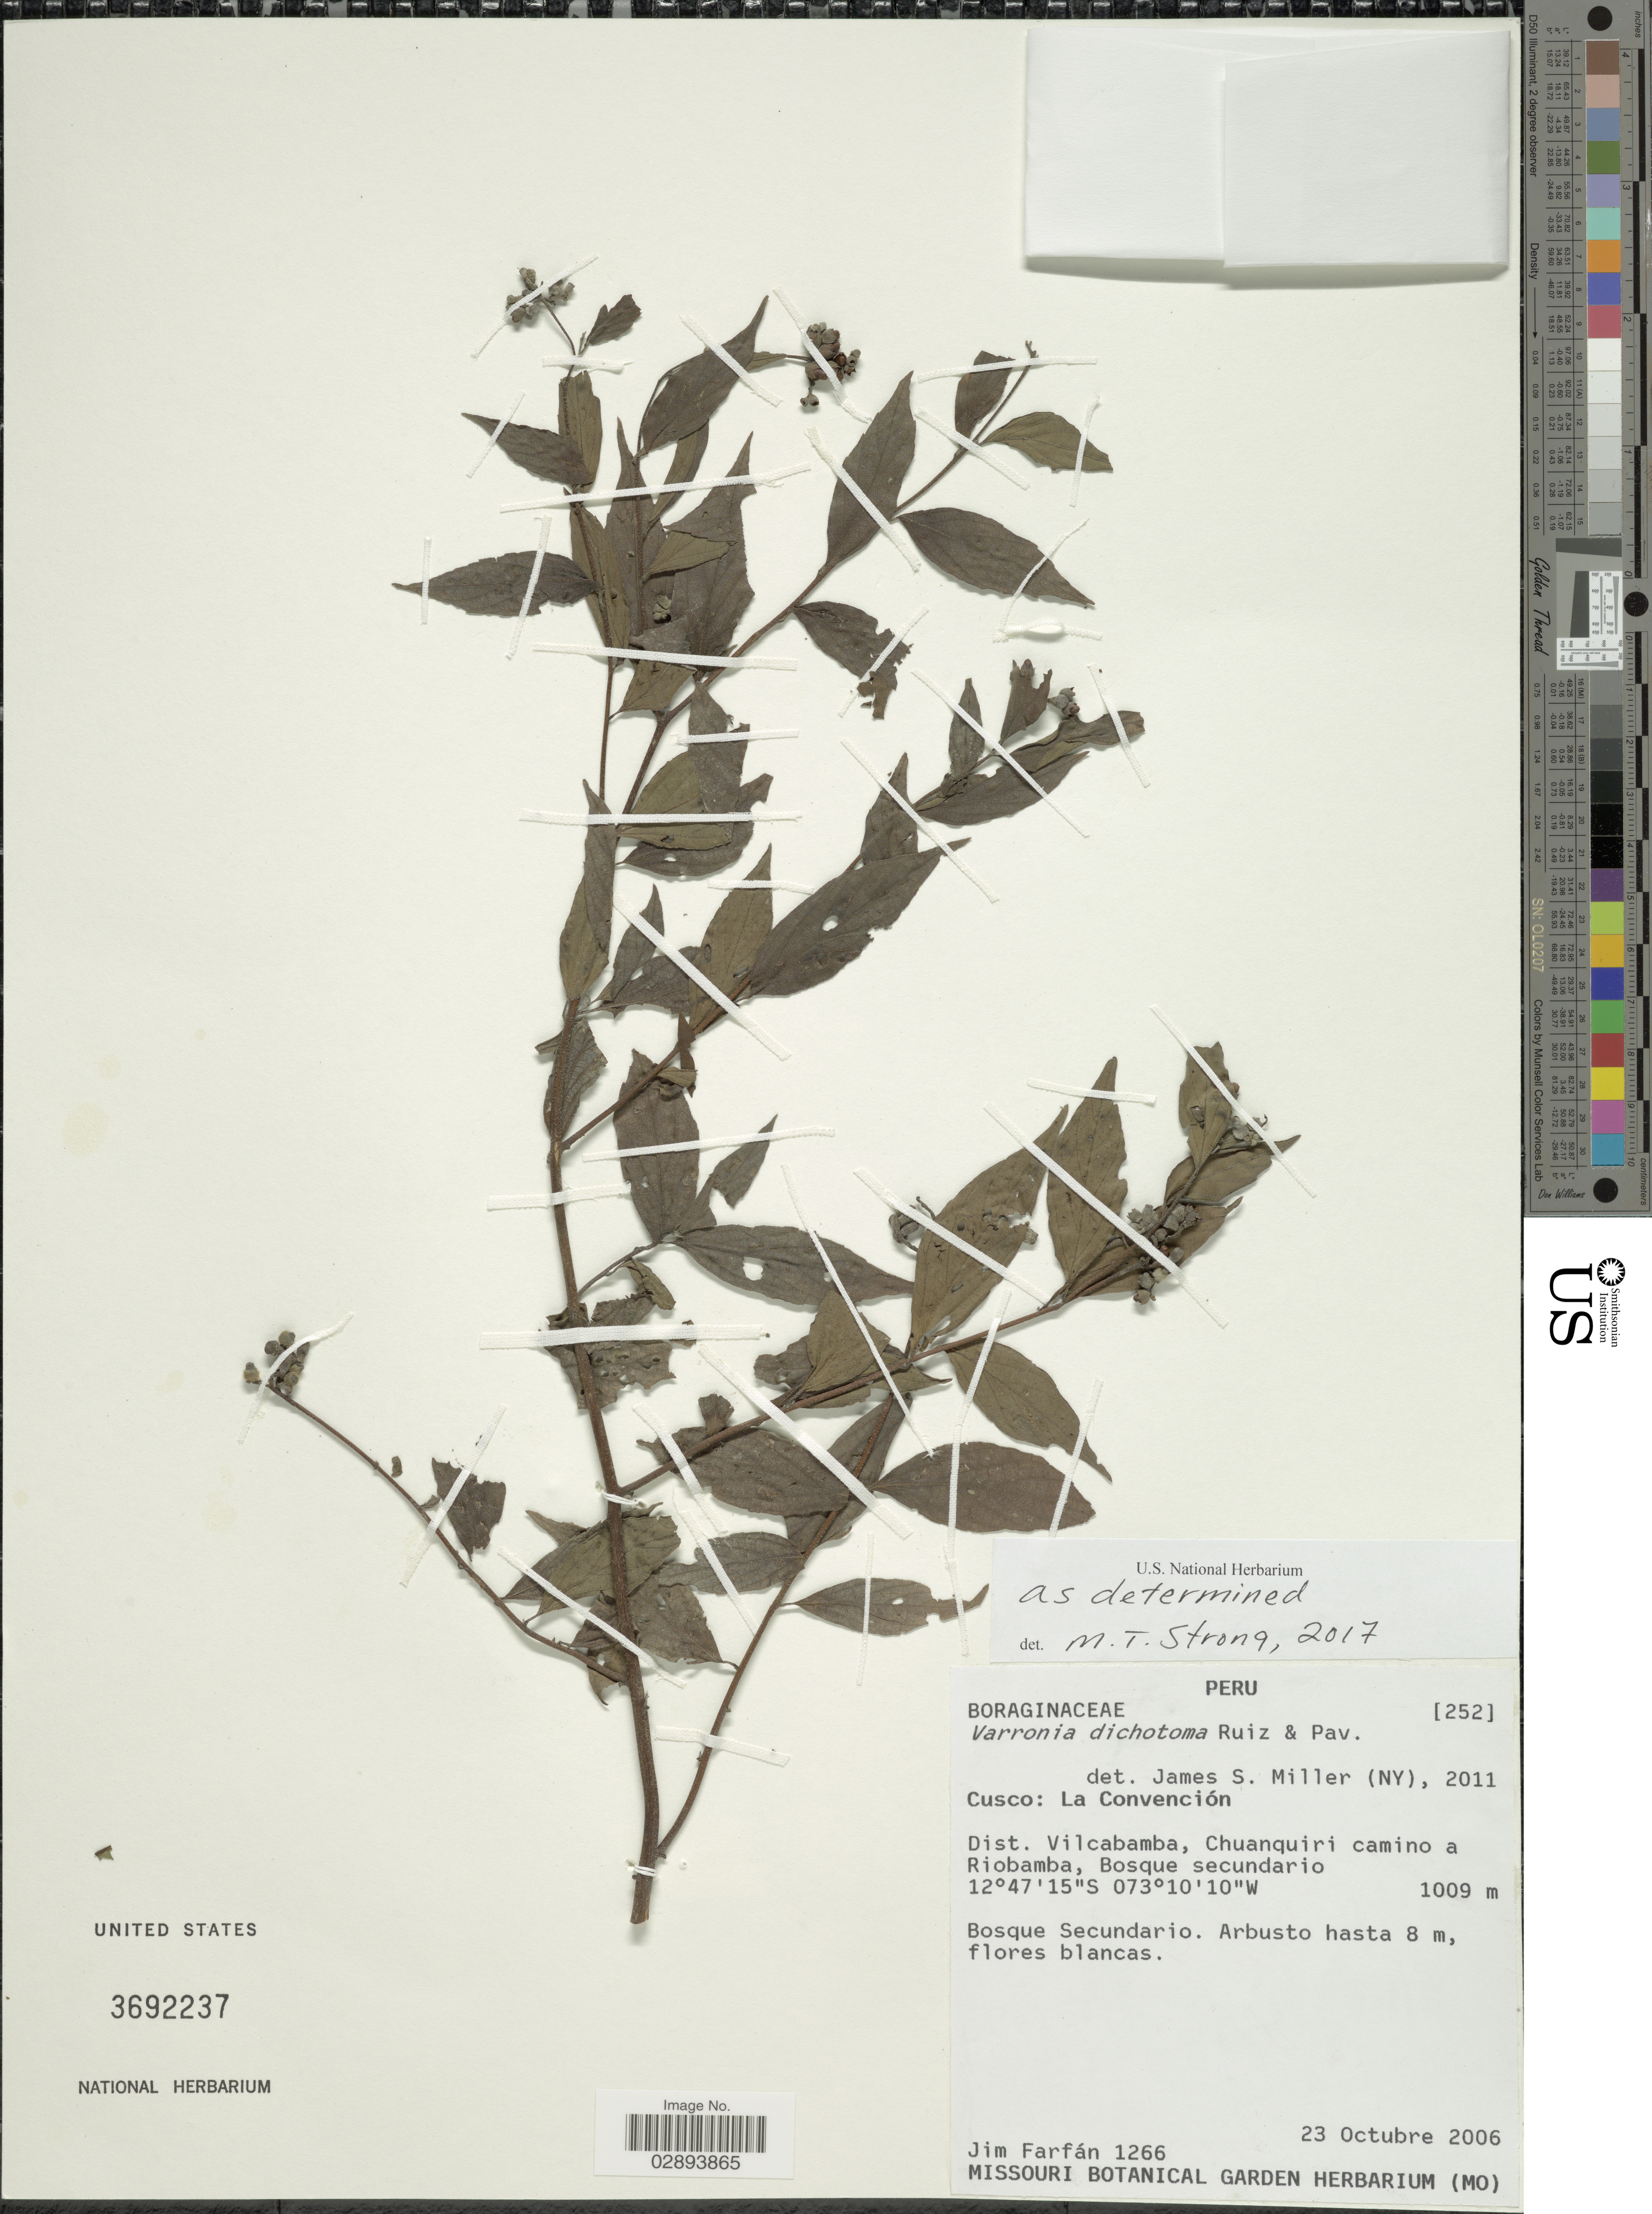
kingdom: Plantae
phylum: Tracheophyta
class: Magnoliopsida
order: Boraginales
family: Cordiaceae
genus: Varronia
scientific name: Varronia dichotoma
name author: Ruiz & Pav.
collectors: J. Farfán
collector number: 1266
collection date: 2006-10-23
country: Peru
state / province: Cusco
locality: La Convención, Dist. Vilcamba, Chuanquiri camina a Riobamba.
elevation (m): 1009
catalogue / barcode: US 3692237